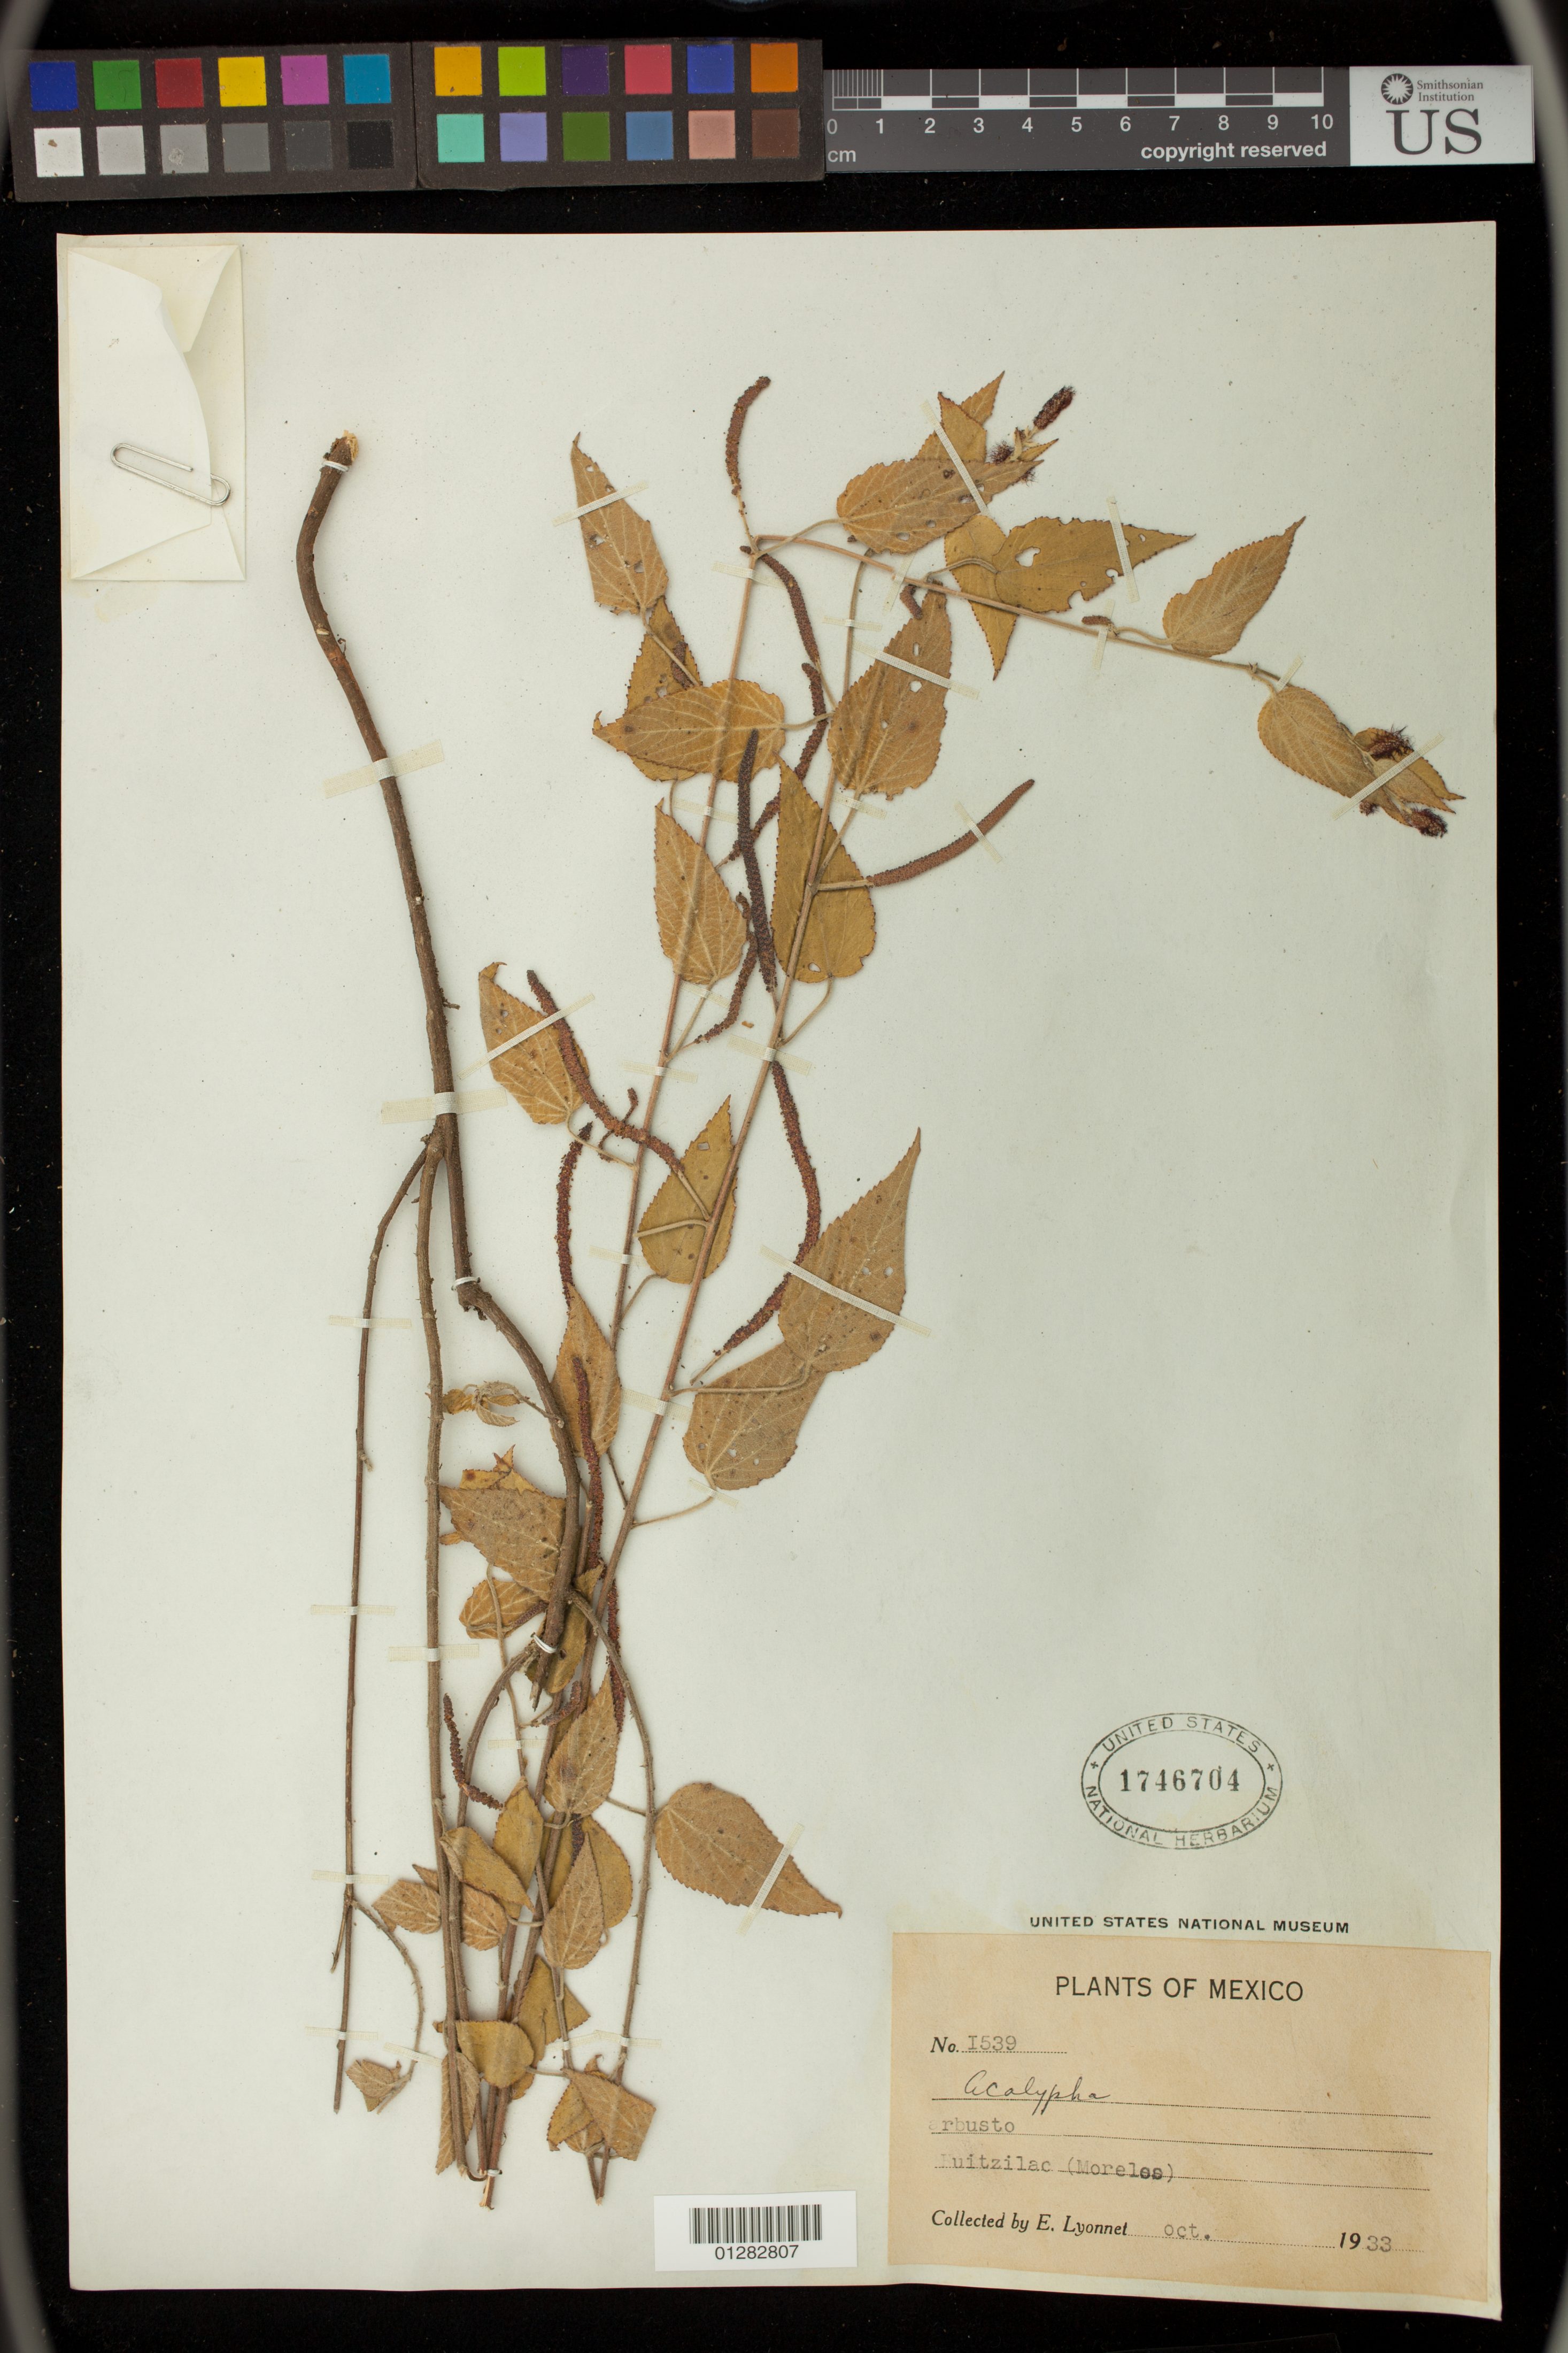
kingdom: Plantae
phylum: Tracheophyta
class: Magnoliopsida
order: Malpighiales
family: Euphorbiaceae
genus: Acalypha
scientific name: Acalypha sp.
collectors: E. Lyonnet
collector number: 1539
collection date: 1933-10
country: Mexico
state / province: Morelos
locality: Huitzilac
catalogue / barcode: US 1746704